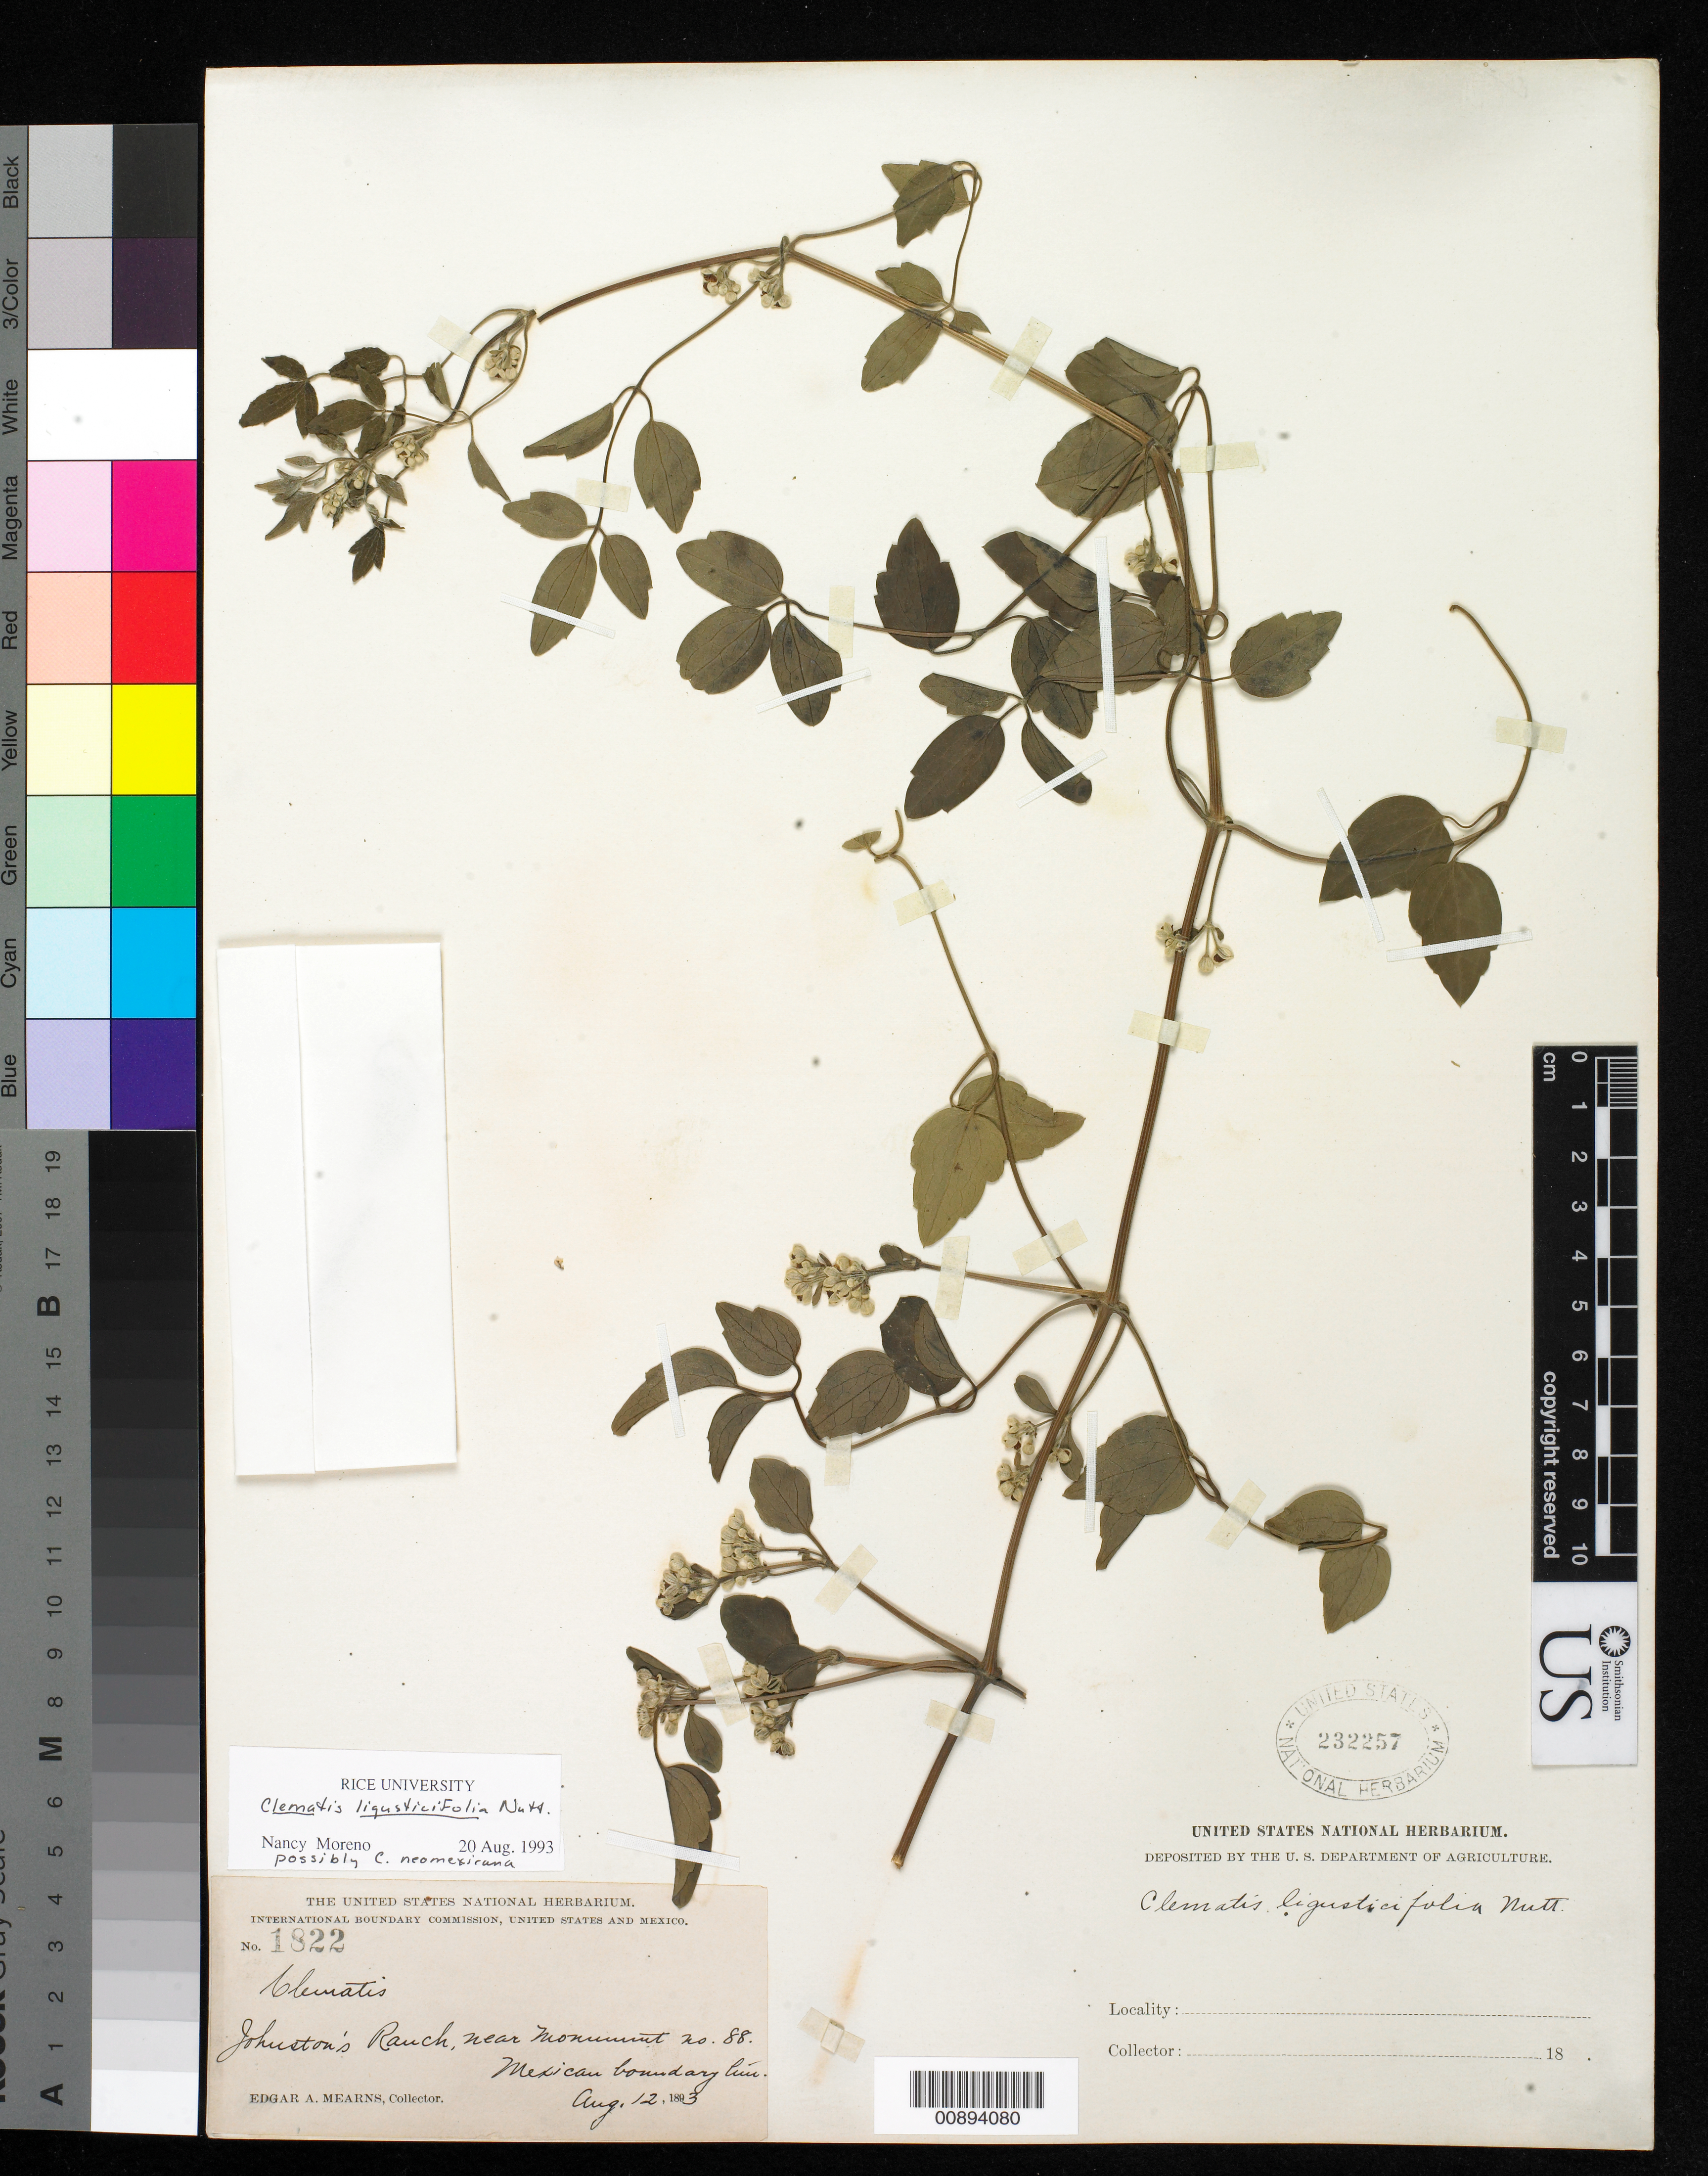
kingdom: Plantae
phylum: Tracheophyta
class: Magnoliopsida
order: Ranunculales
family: Ranunculaceae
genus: Clematis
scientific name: Clematis ligusticifolia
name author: Nutt.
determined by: Moreno, N. P.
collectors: E. A. Mearns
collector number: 1822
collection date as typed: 12 Aug 1893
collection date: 1893-08-12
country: United States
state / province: Arizona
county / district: Cochise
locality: Johnston's Ranch, near Monument no. 88. Mexican Boundary Line.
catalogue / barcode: US 232257